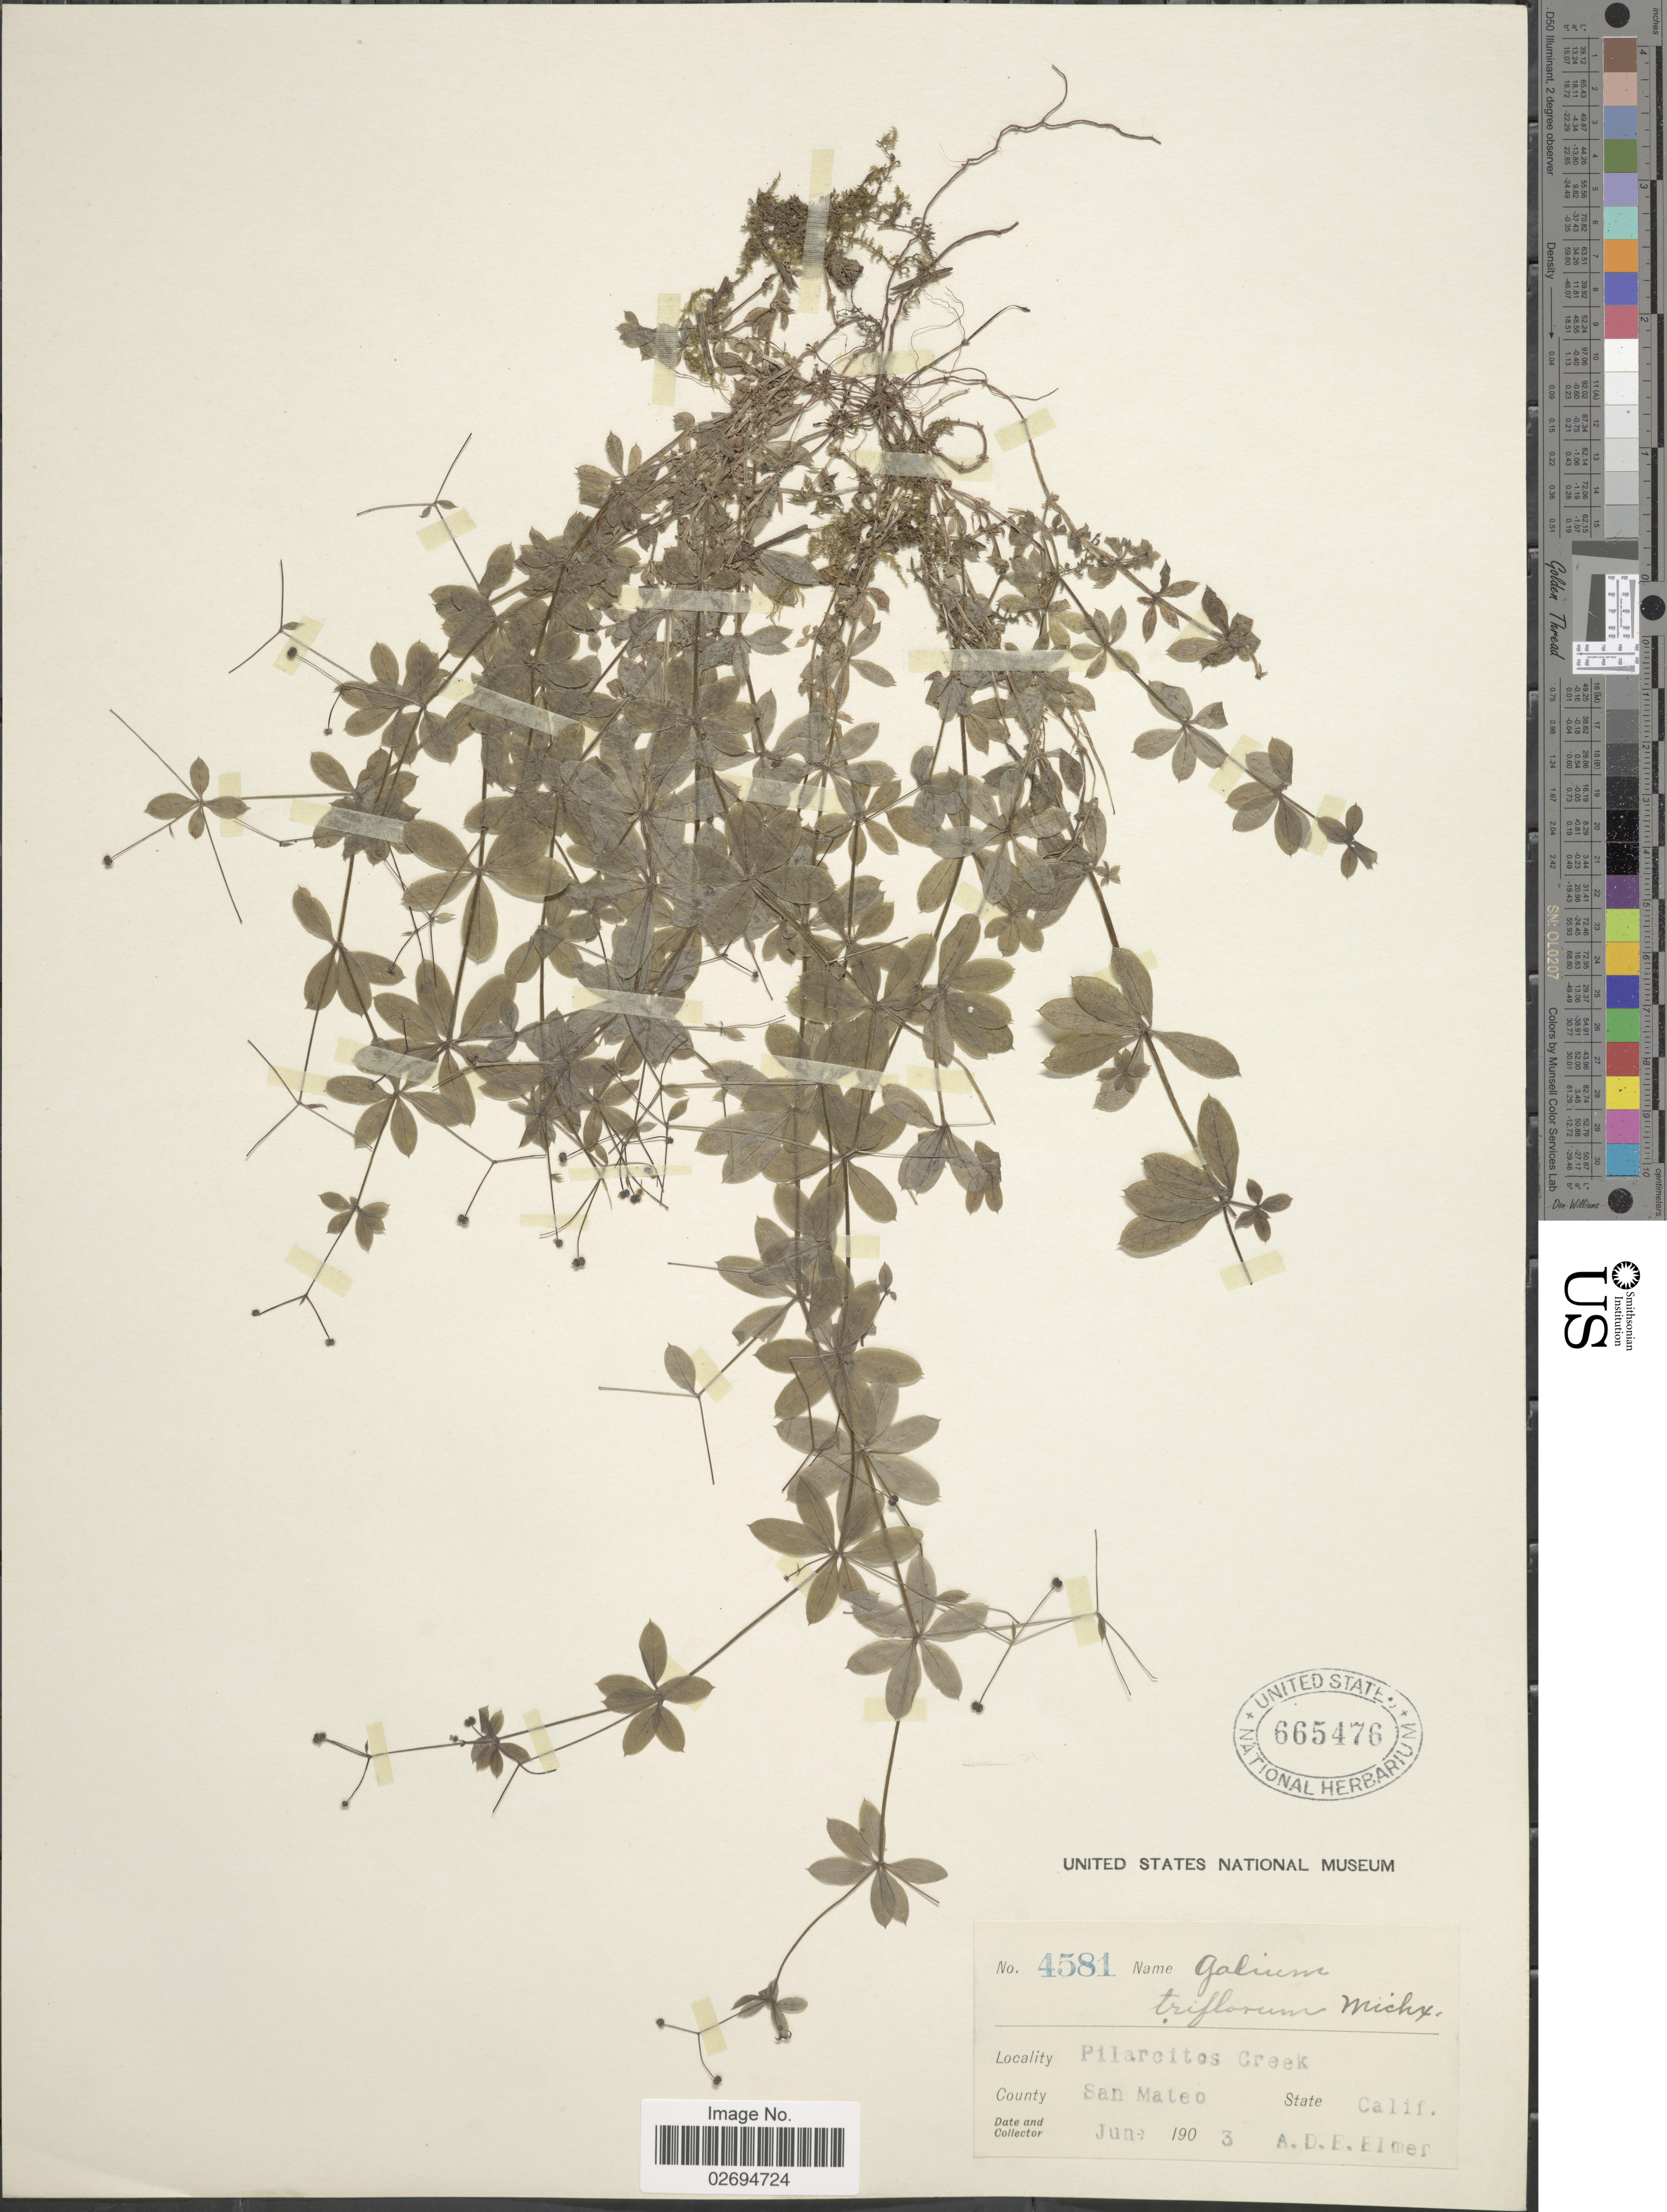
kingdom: Plantae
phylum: Tracheophyta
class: Magnoliopsida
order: Gentianales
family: Rubiaceae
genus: Galium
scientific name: Galium triflorum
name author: Michx.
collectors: A. D. E. Elmer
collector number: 4581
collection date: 1903-06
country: United States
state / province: California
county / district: San Mateo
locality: Pilarcitos Creek, County San Mateo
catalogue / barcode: US 665476